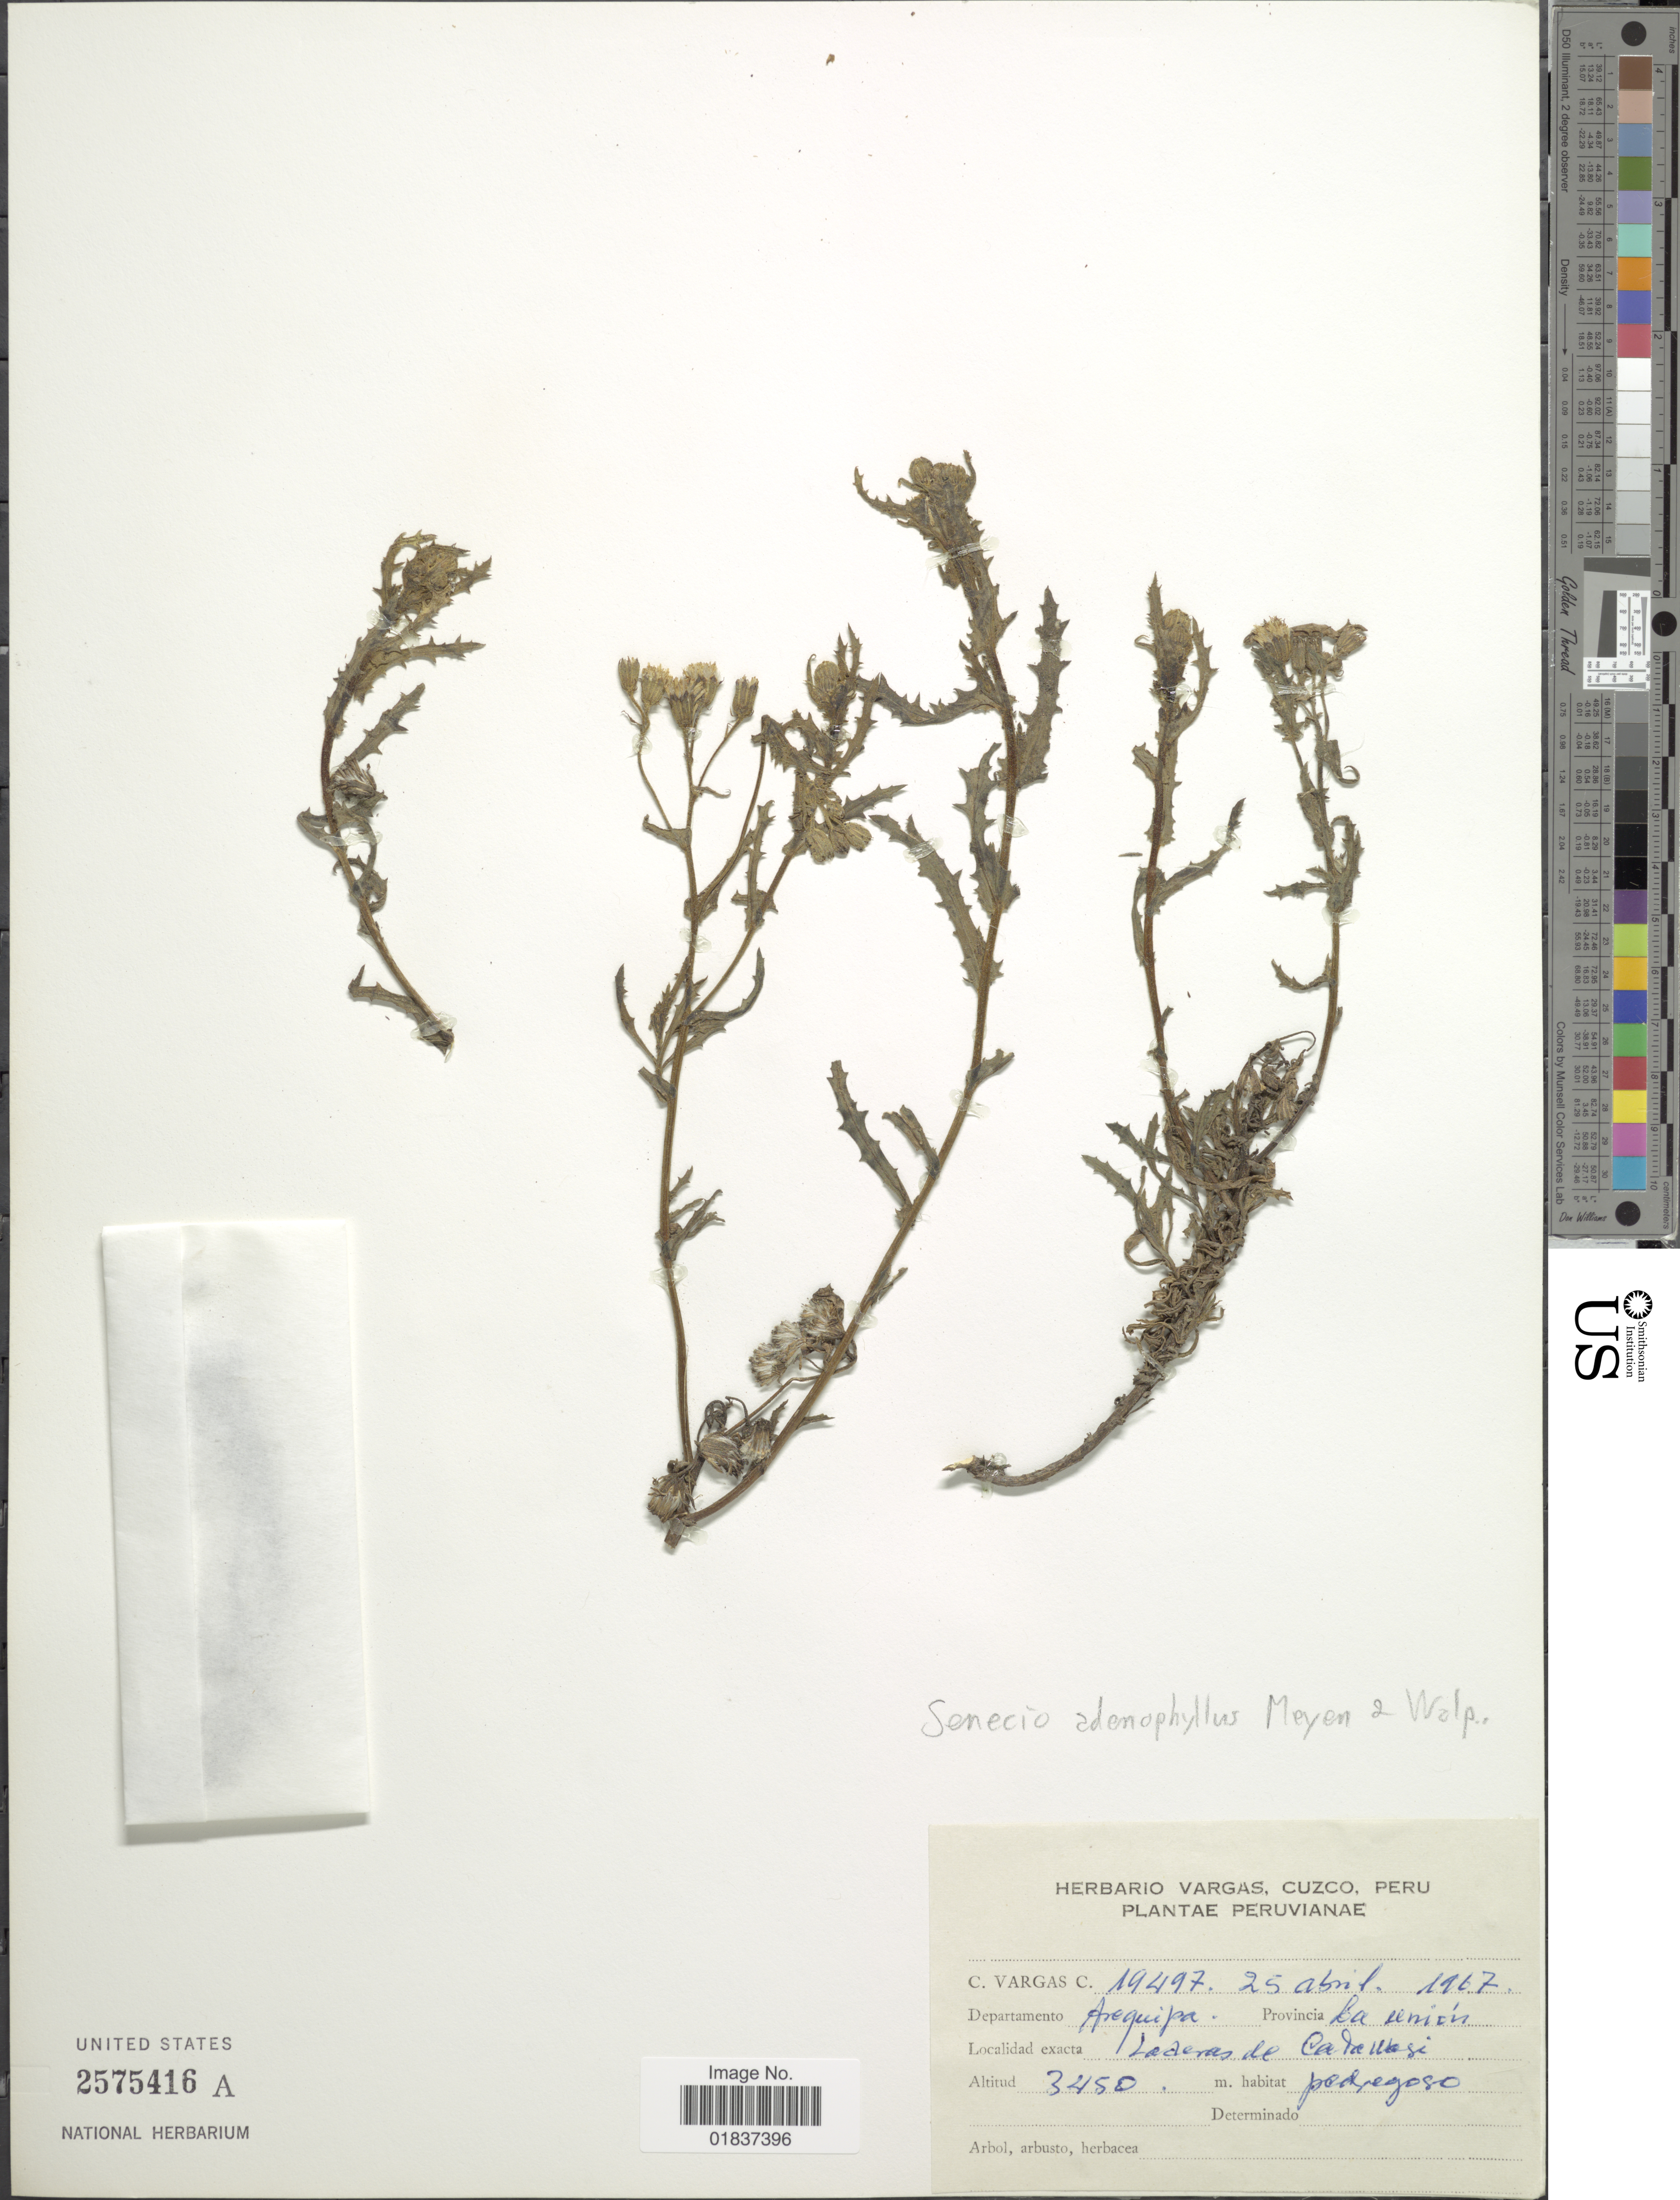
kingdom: Plantae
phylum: Tracheophyta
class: Magnoliopsida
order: Asterales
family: Asteraceae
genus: Senecio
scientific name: Senecio adenophyllus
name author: Meyen & Walp.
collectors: C. Vargas Calderón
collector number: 19497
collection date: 1967-04-25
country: Peru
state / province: Arequipa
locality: Departamento Arequipa. Provincia La Union. Laderas de Cotahuasi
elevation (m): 3450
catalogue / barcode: US 2575416A